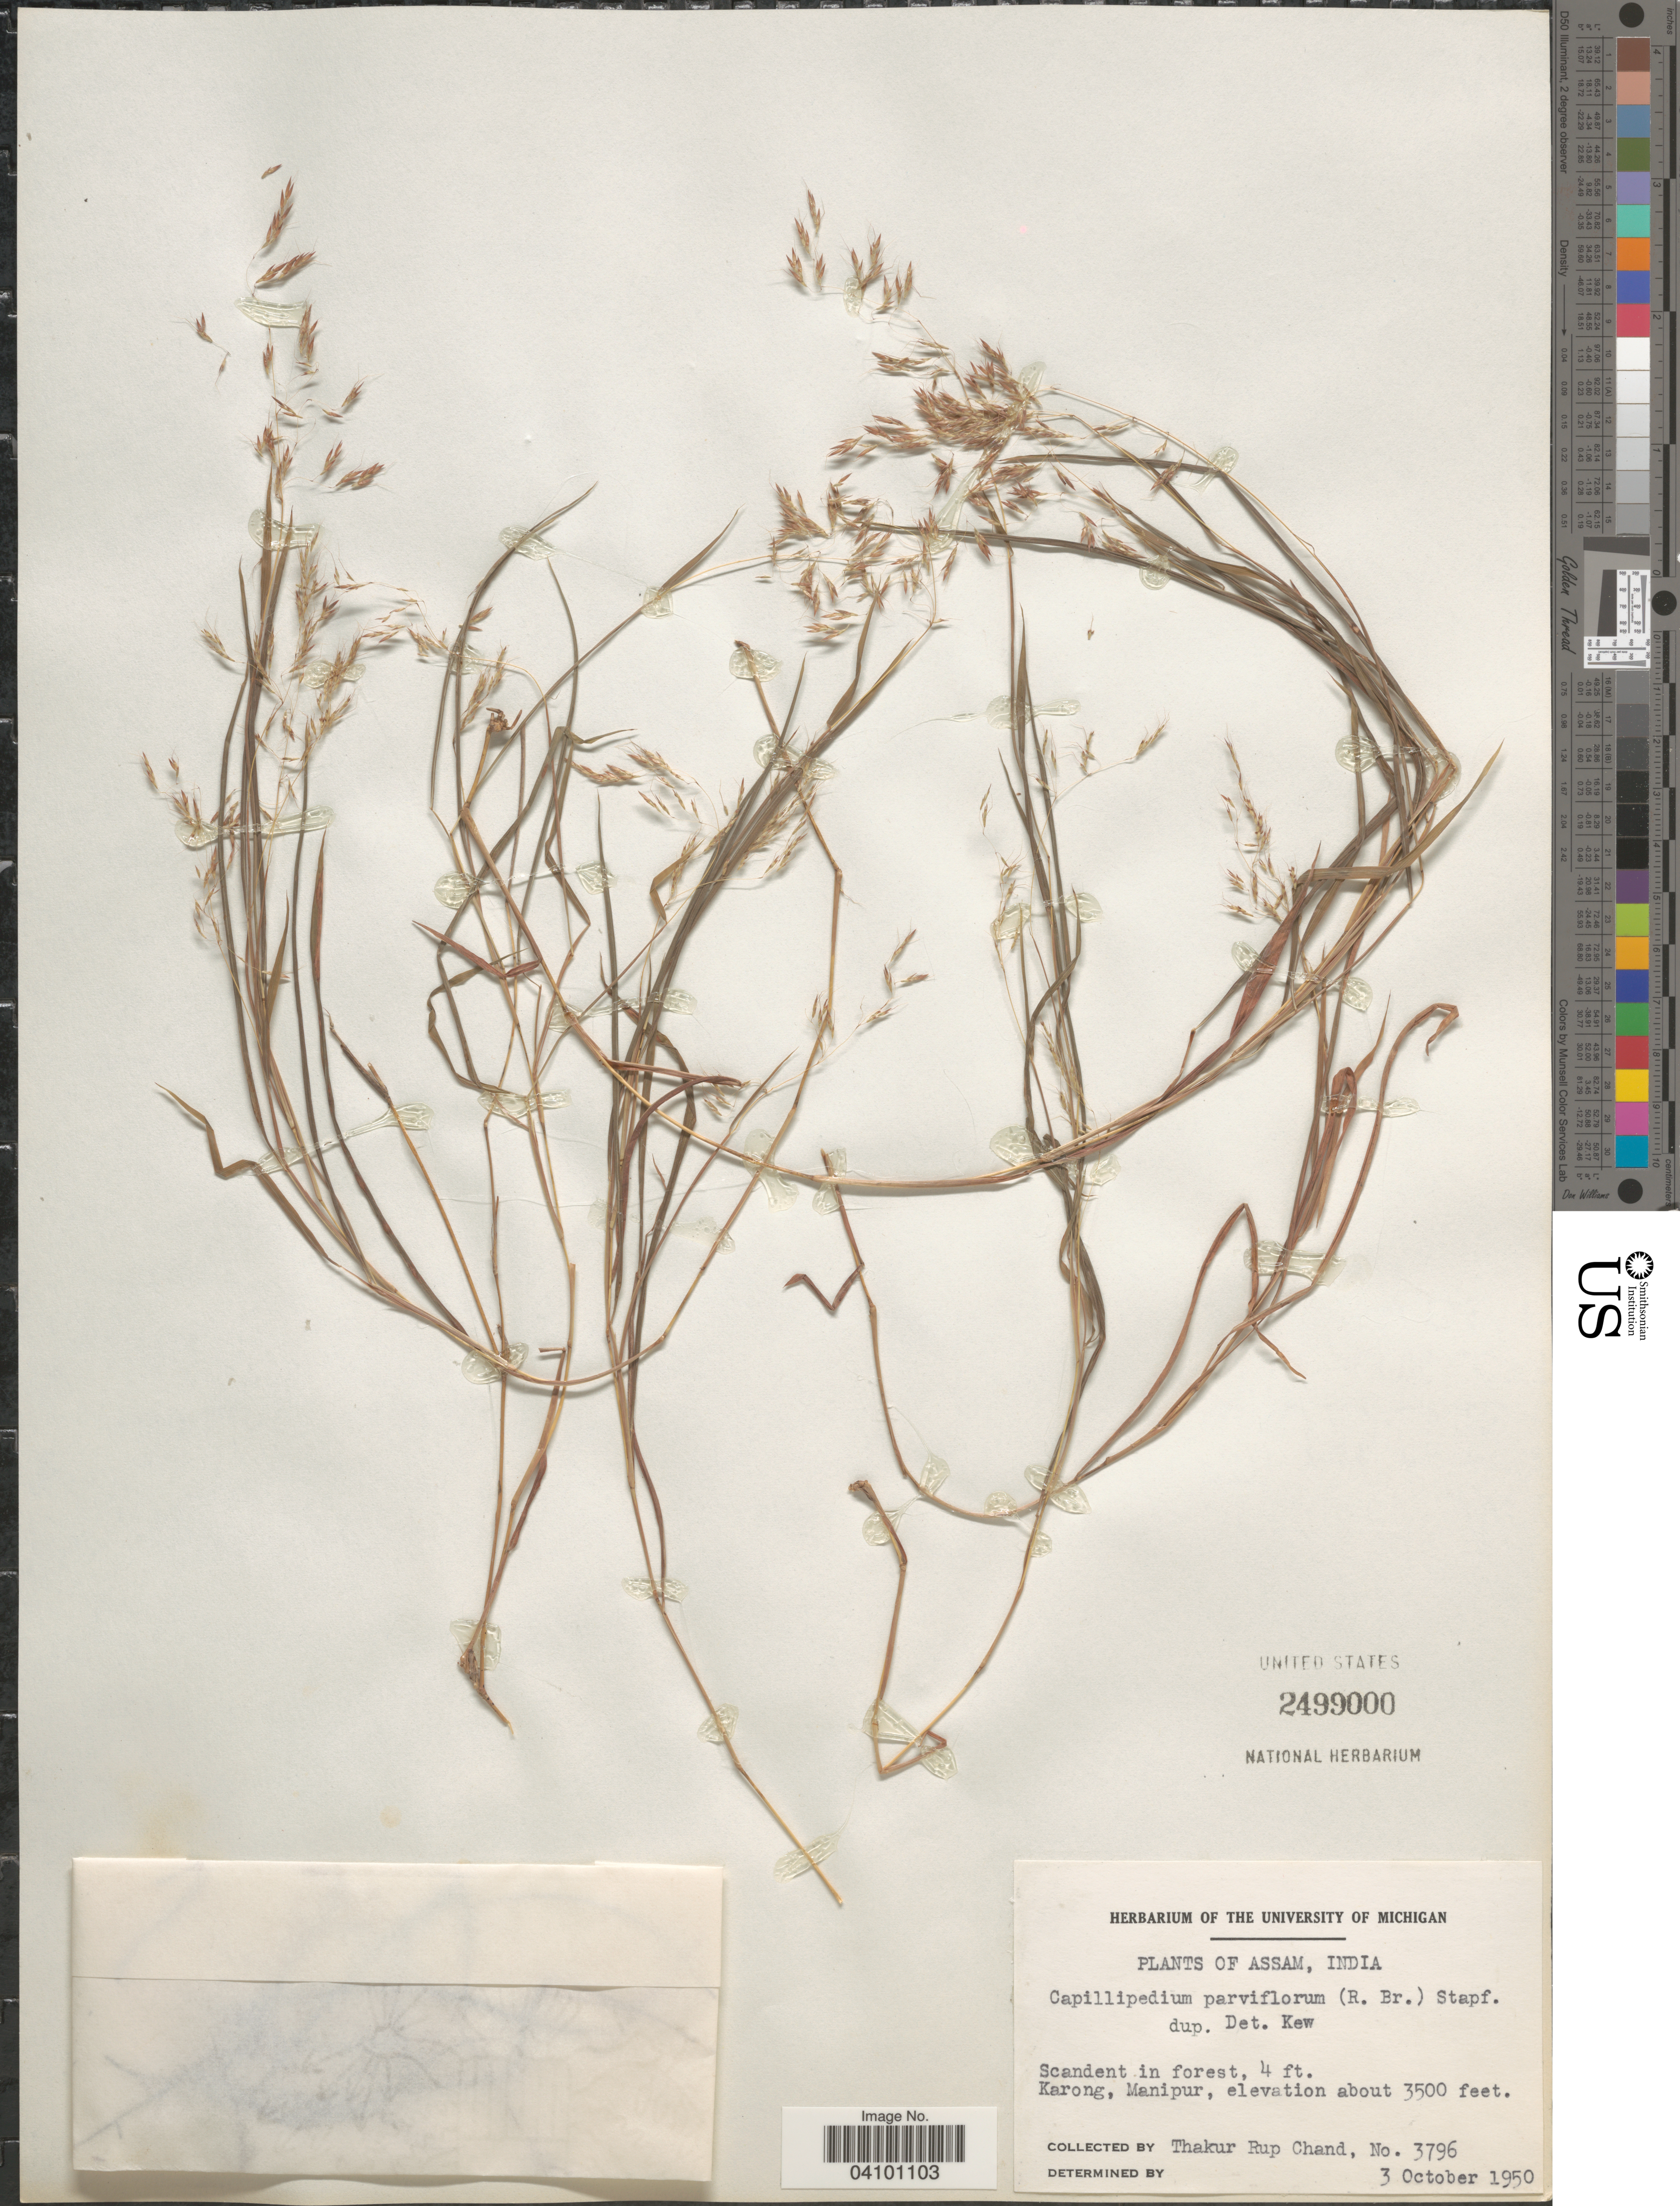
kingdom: Plantae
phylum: Tracheophyta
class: Liliopsida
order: Poales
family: Poaceae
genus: Capillipedium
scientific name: Capillipedium parviflorum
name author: (R. Br.) Stapf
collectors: T. R. Chand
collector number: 3796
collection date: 1950-10-03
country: India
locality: Karong, Manipur.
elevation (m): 1067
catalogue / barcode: US 2499000